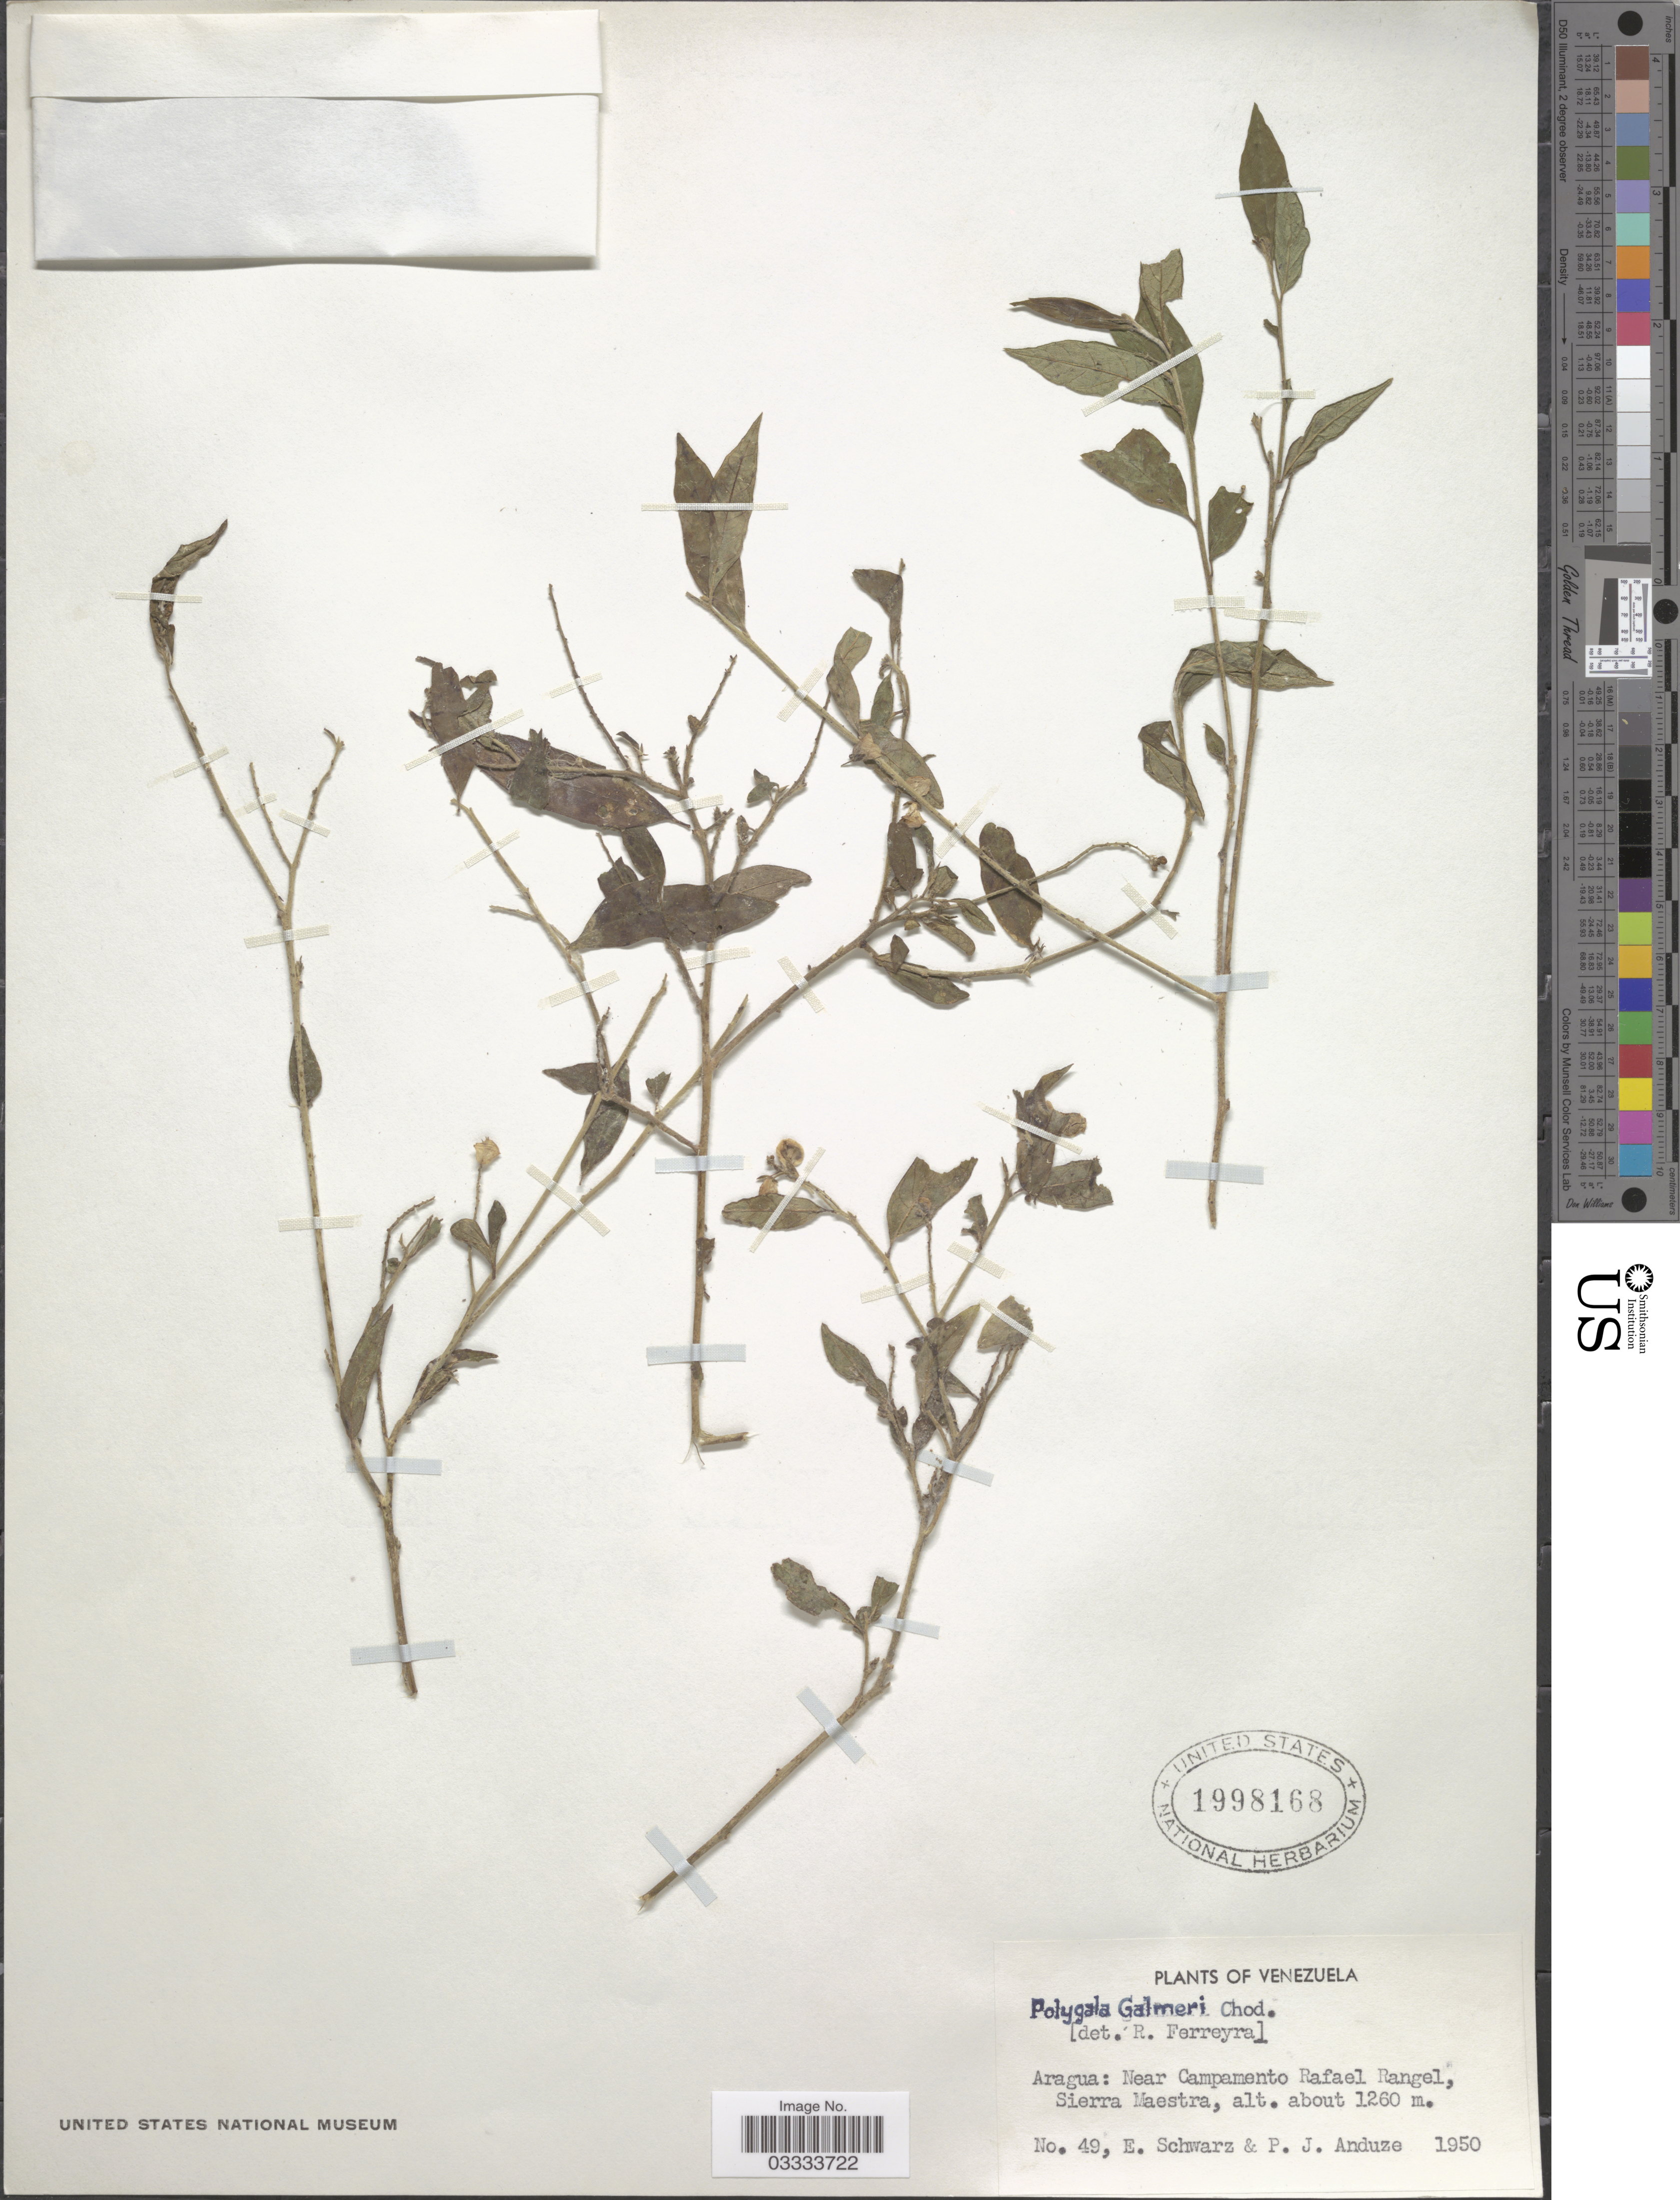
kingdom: Plantae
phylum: Tracheophyta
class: Magnoliopsida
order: Fabales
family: Polygalaceae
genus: Asemeia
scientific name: Asemeia galmeri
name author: (Chodat) J.F.B. Pastore & J.R. Abbott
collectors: E. Schwarz & P. Anduze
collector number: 49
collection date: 1950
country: Venezuela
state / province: Aragua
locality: Near Campamento Rafael Rangel, Sierra Maestra.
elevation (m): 1260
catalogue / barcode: US 1998168